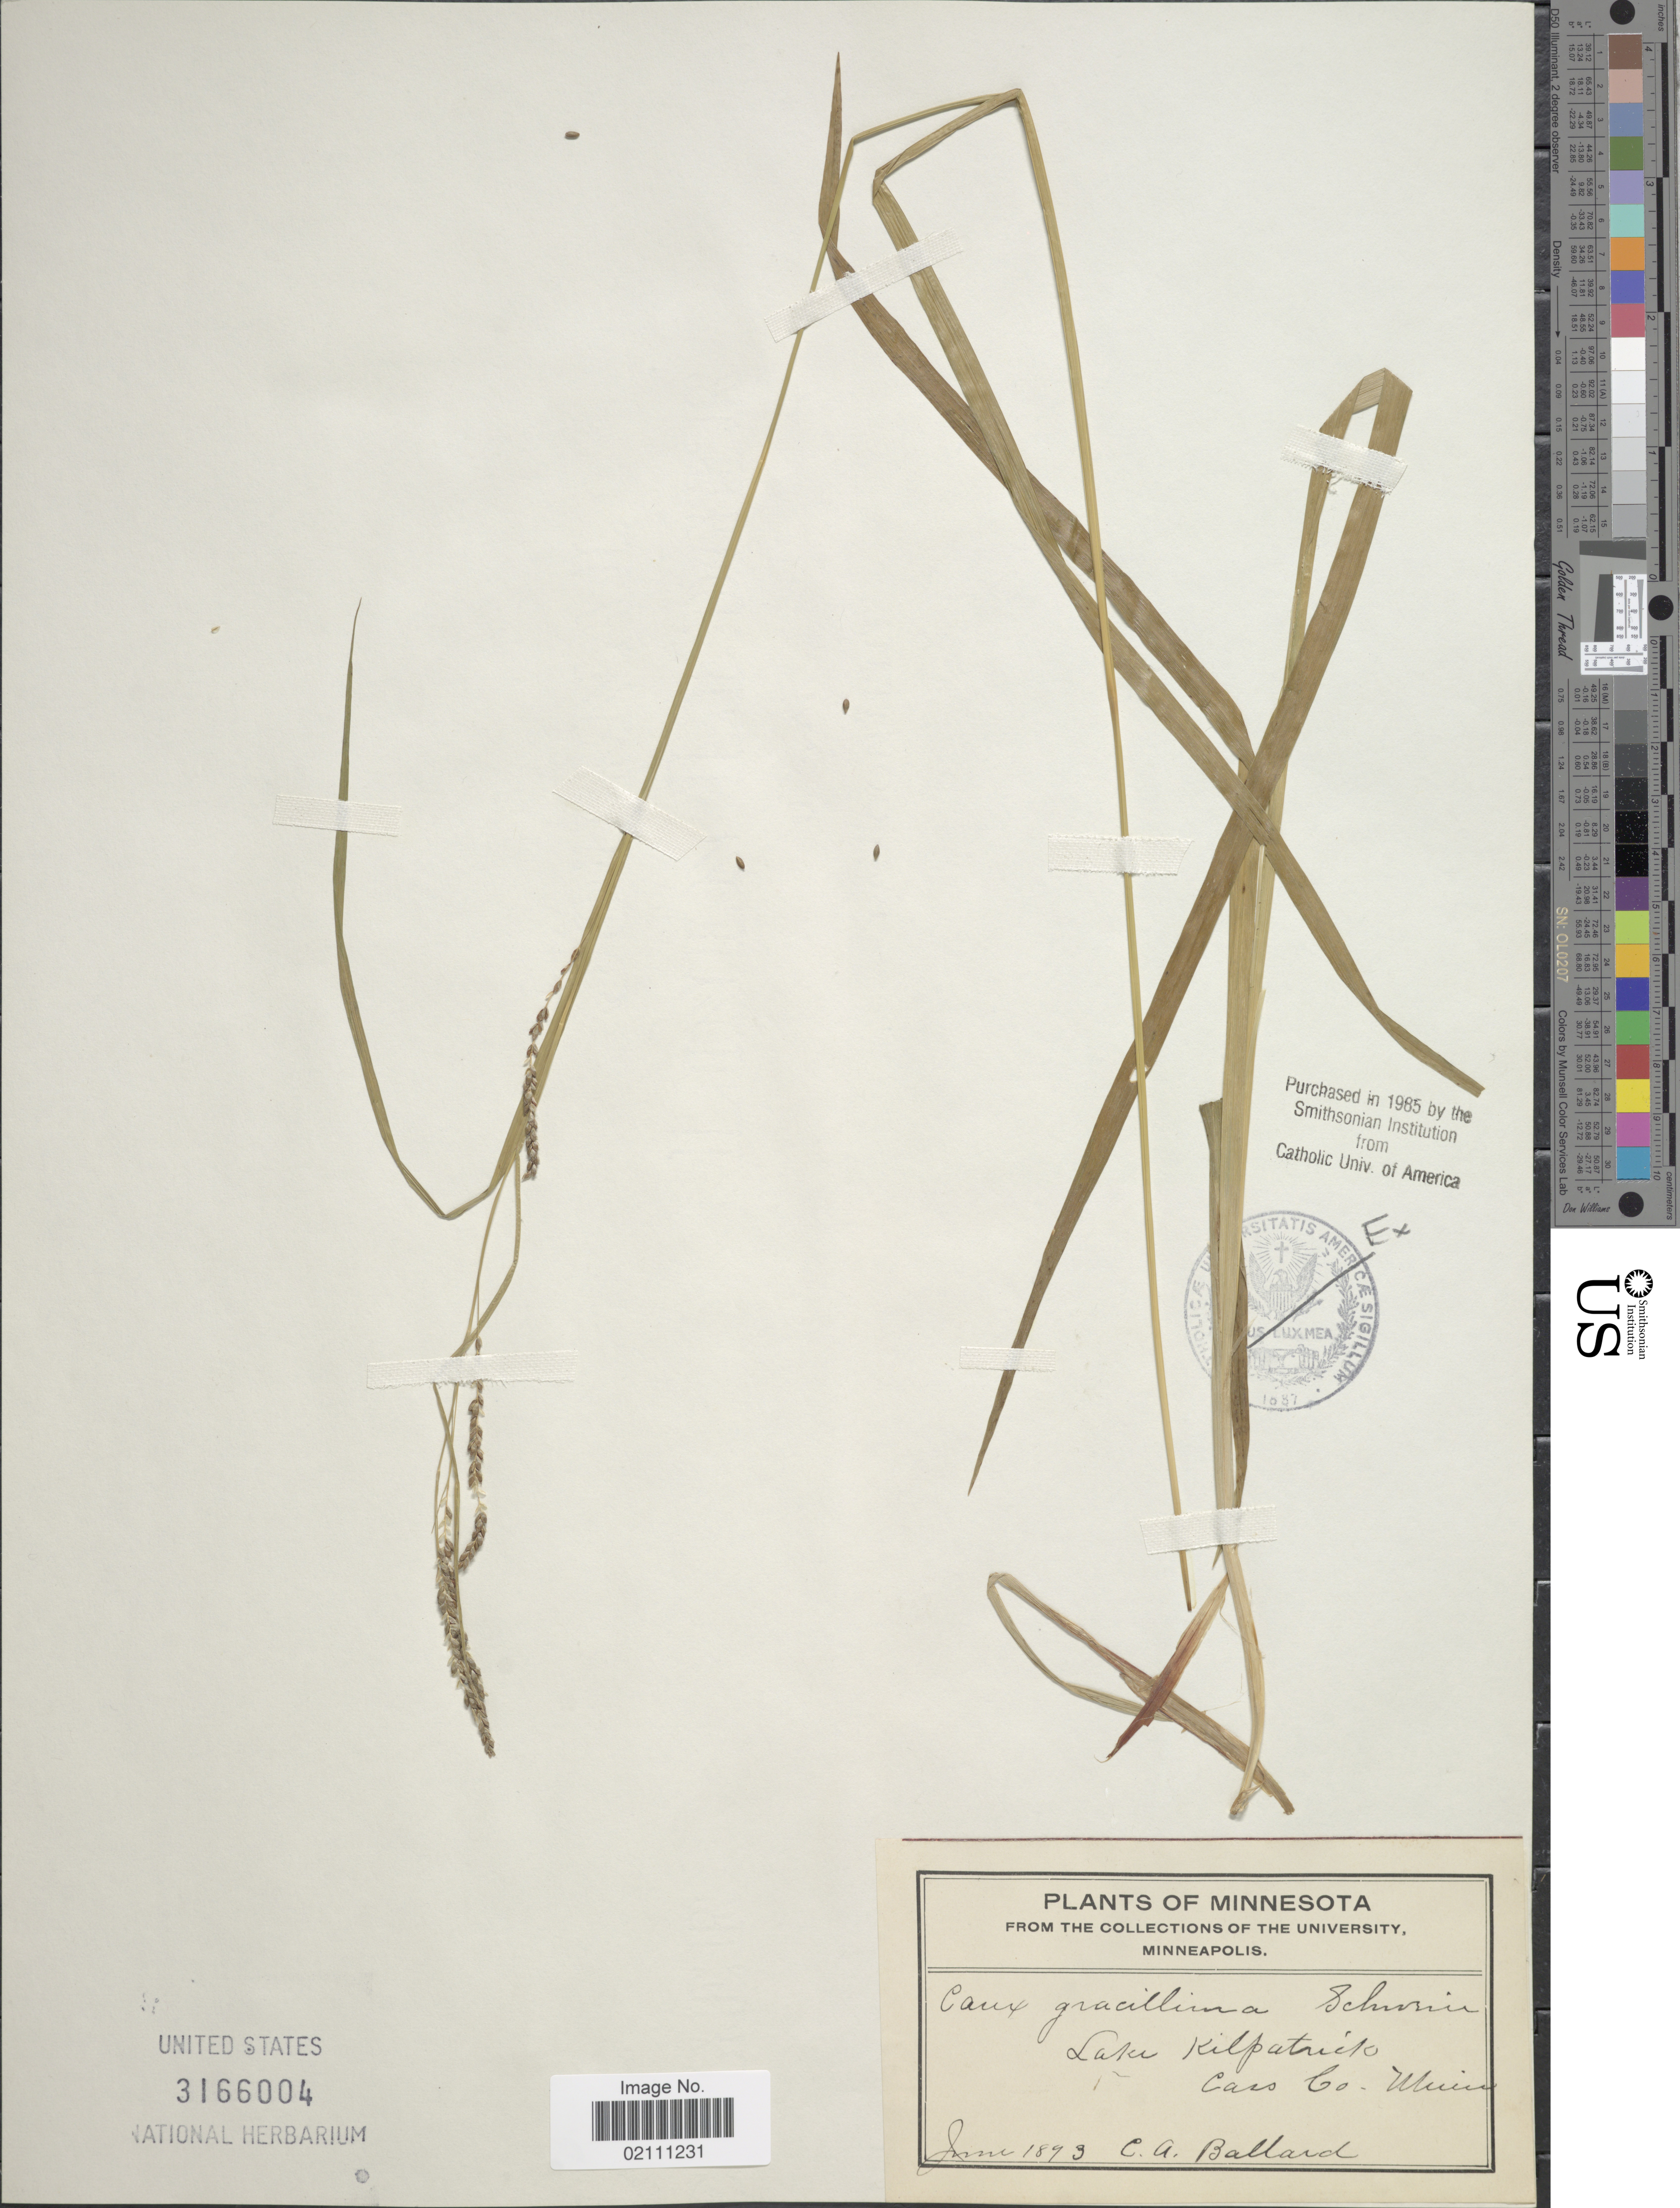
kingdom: Plantae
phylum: Tracheophyta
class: Liliopsida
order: Poales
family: Cyperaceae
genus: Carex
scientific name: Carex gracillima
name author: Schwein.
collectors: C. A. Ballard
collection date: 1893-06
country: United States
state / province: Minnesota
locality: Lake Kilpatrick, Cass Co.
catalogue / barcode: US 3166004